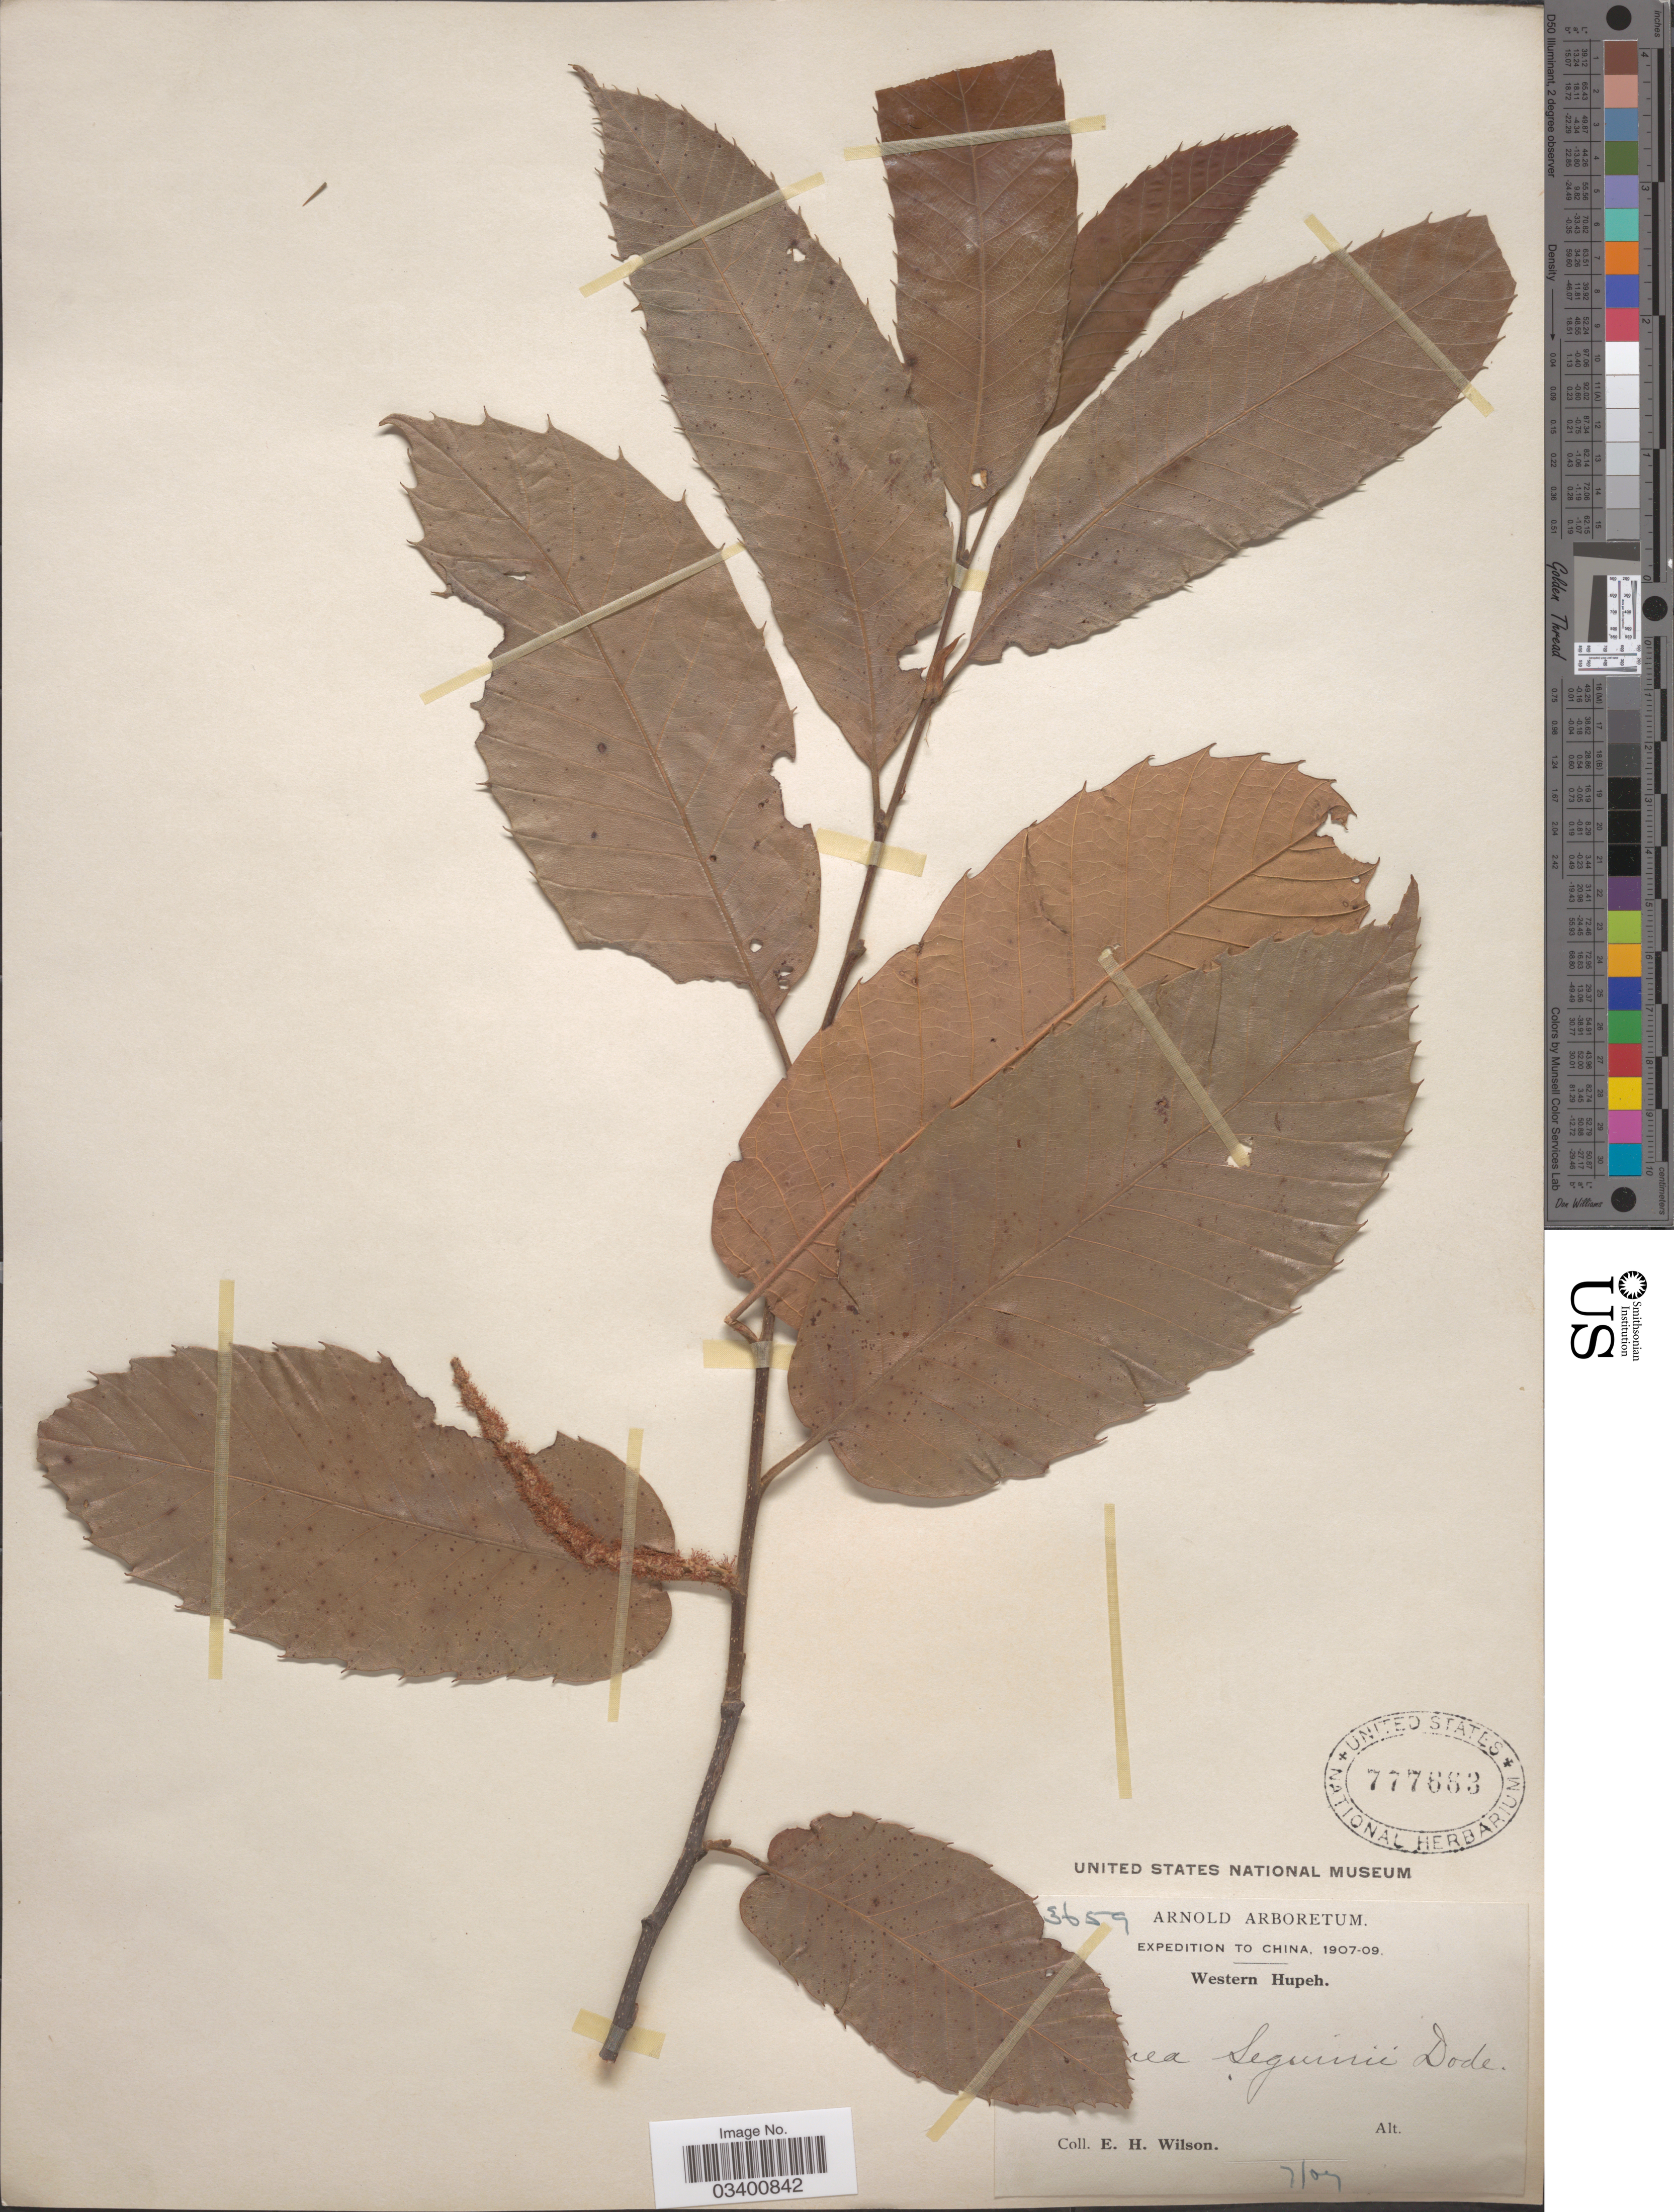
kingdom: Plantae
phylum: Tracheophyta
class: Magnoliopsida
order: Fagales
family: Fagaceae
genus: Castanea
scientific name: Castanea seguinii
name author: Dode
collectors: E. Wilson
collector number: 3659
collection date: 1907-07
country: China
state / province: Hubei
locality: Western Hupeh.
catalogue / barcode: US 777663